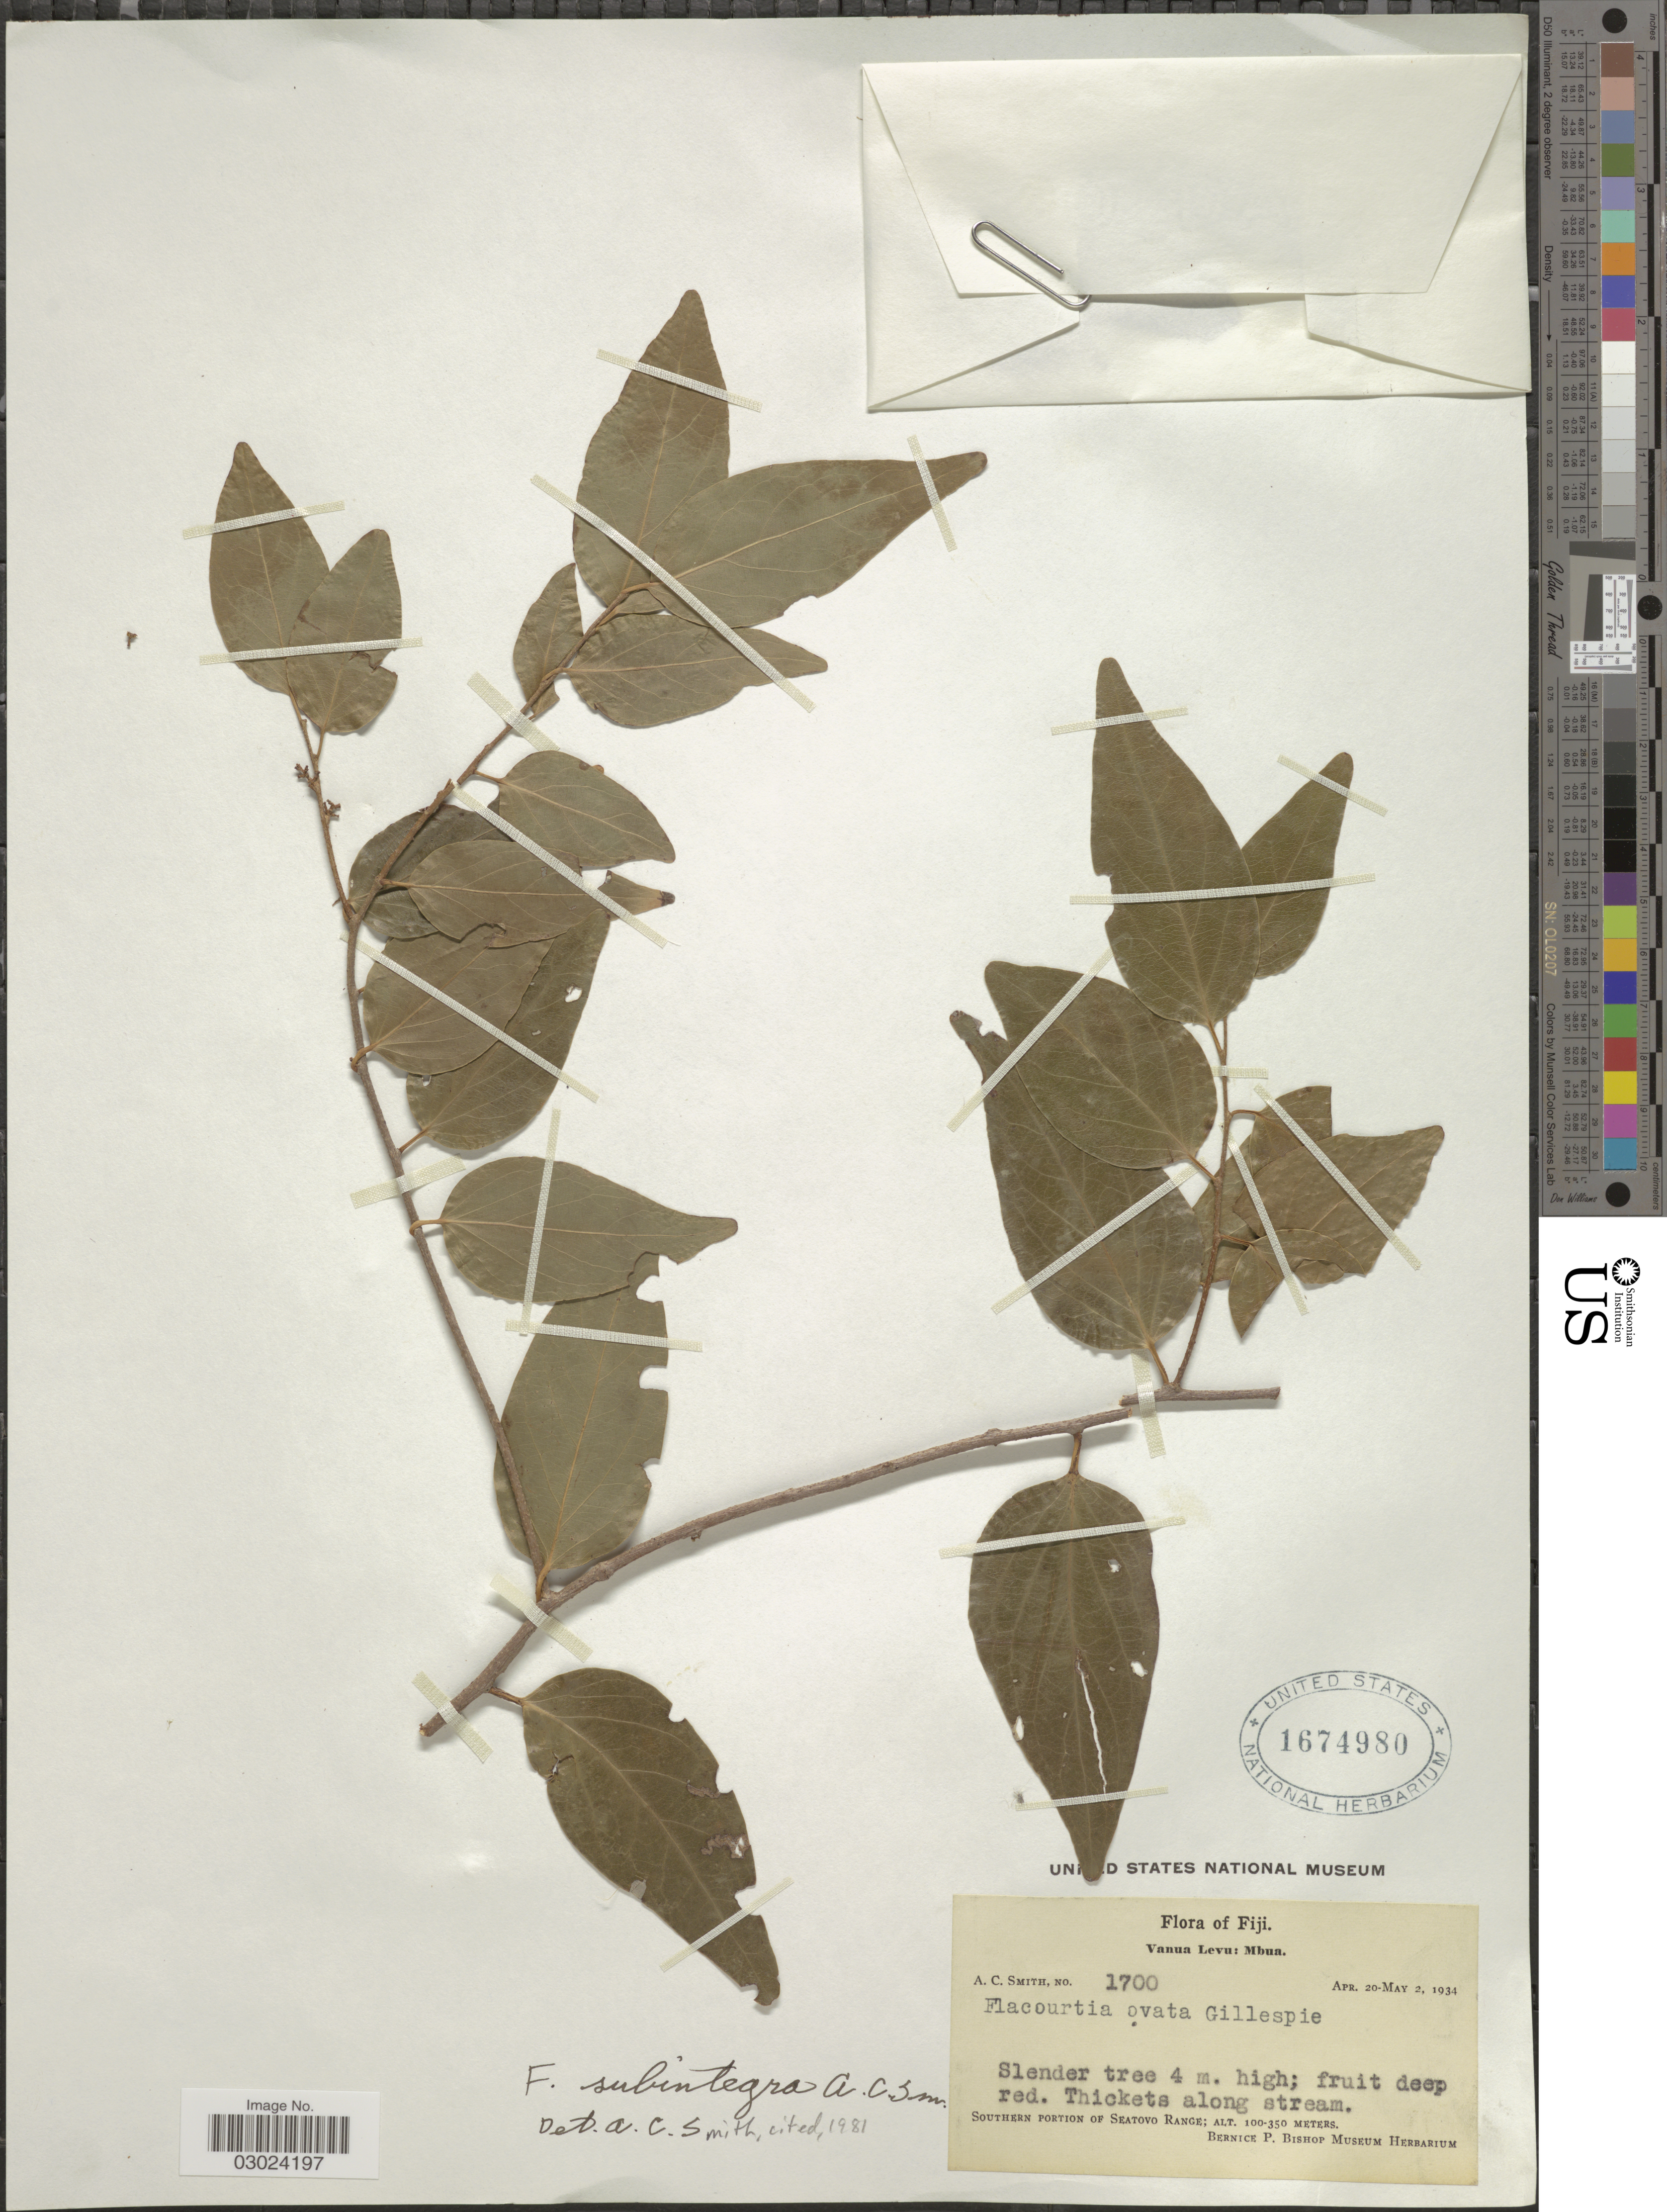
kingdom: Plantae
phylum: Tracheophyta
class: Magnoliopsida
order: Malpighiales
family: Salicaceae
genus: Flacourtia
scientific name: Flacourtia subintegra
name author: A.C. Sm.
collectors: A. C. Smith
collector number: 1700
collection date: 1934-04-20/1934-05-02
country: Fiji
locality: Vanua Levu: Mbua. Thickets along stream. Southern Portion of Seatovo Range.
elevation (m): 100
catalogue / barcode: US 1674980